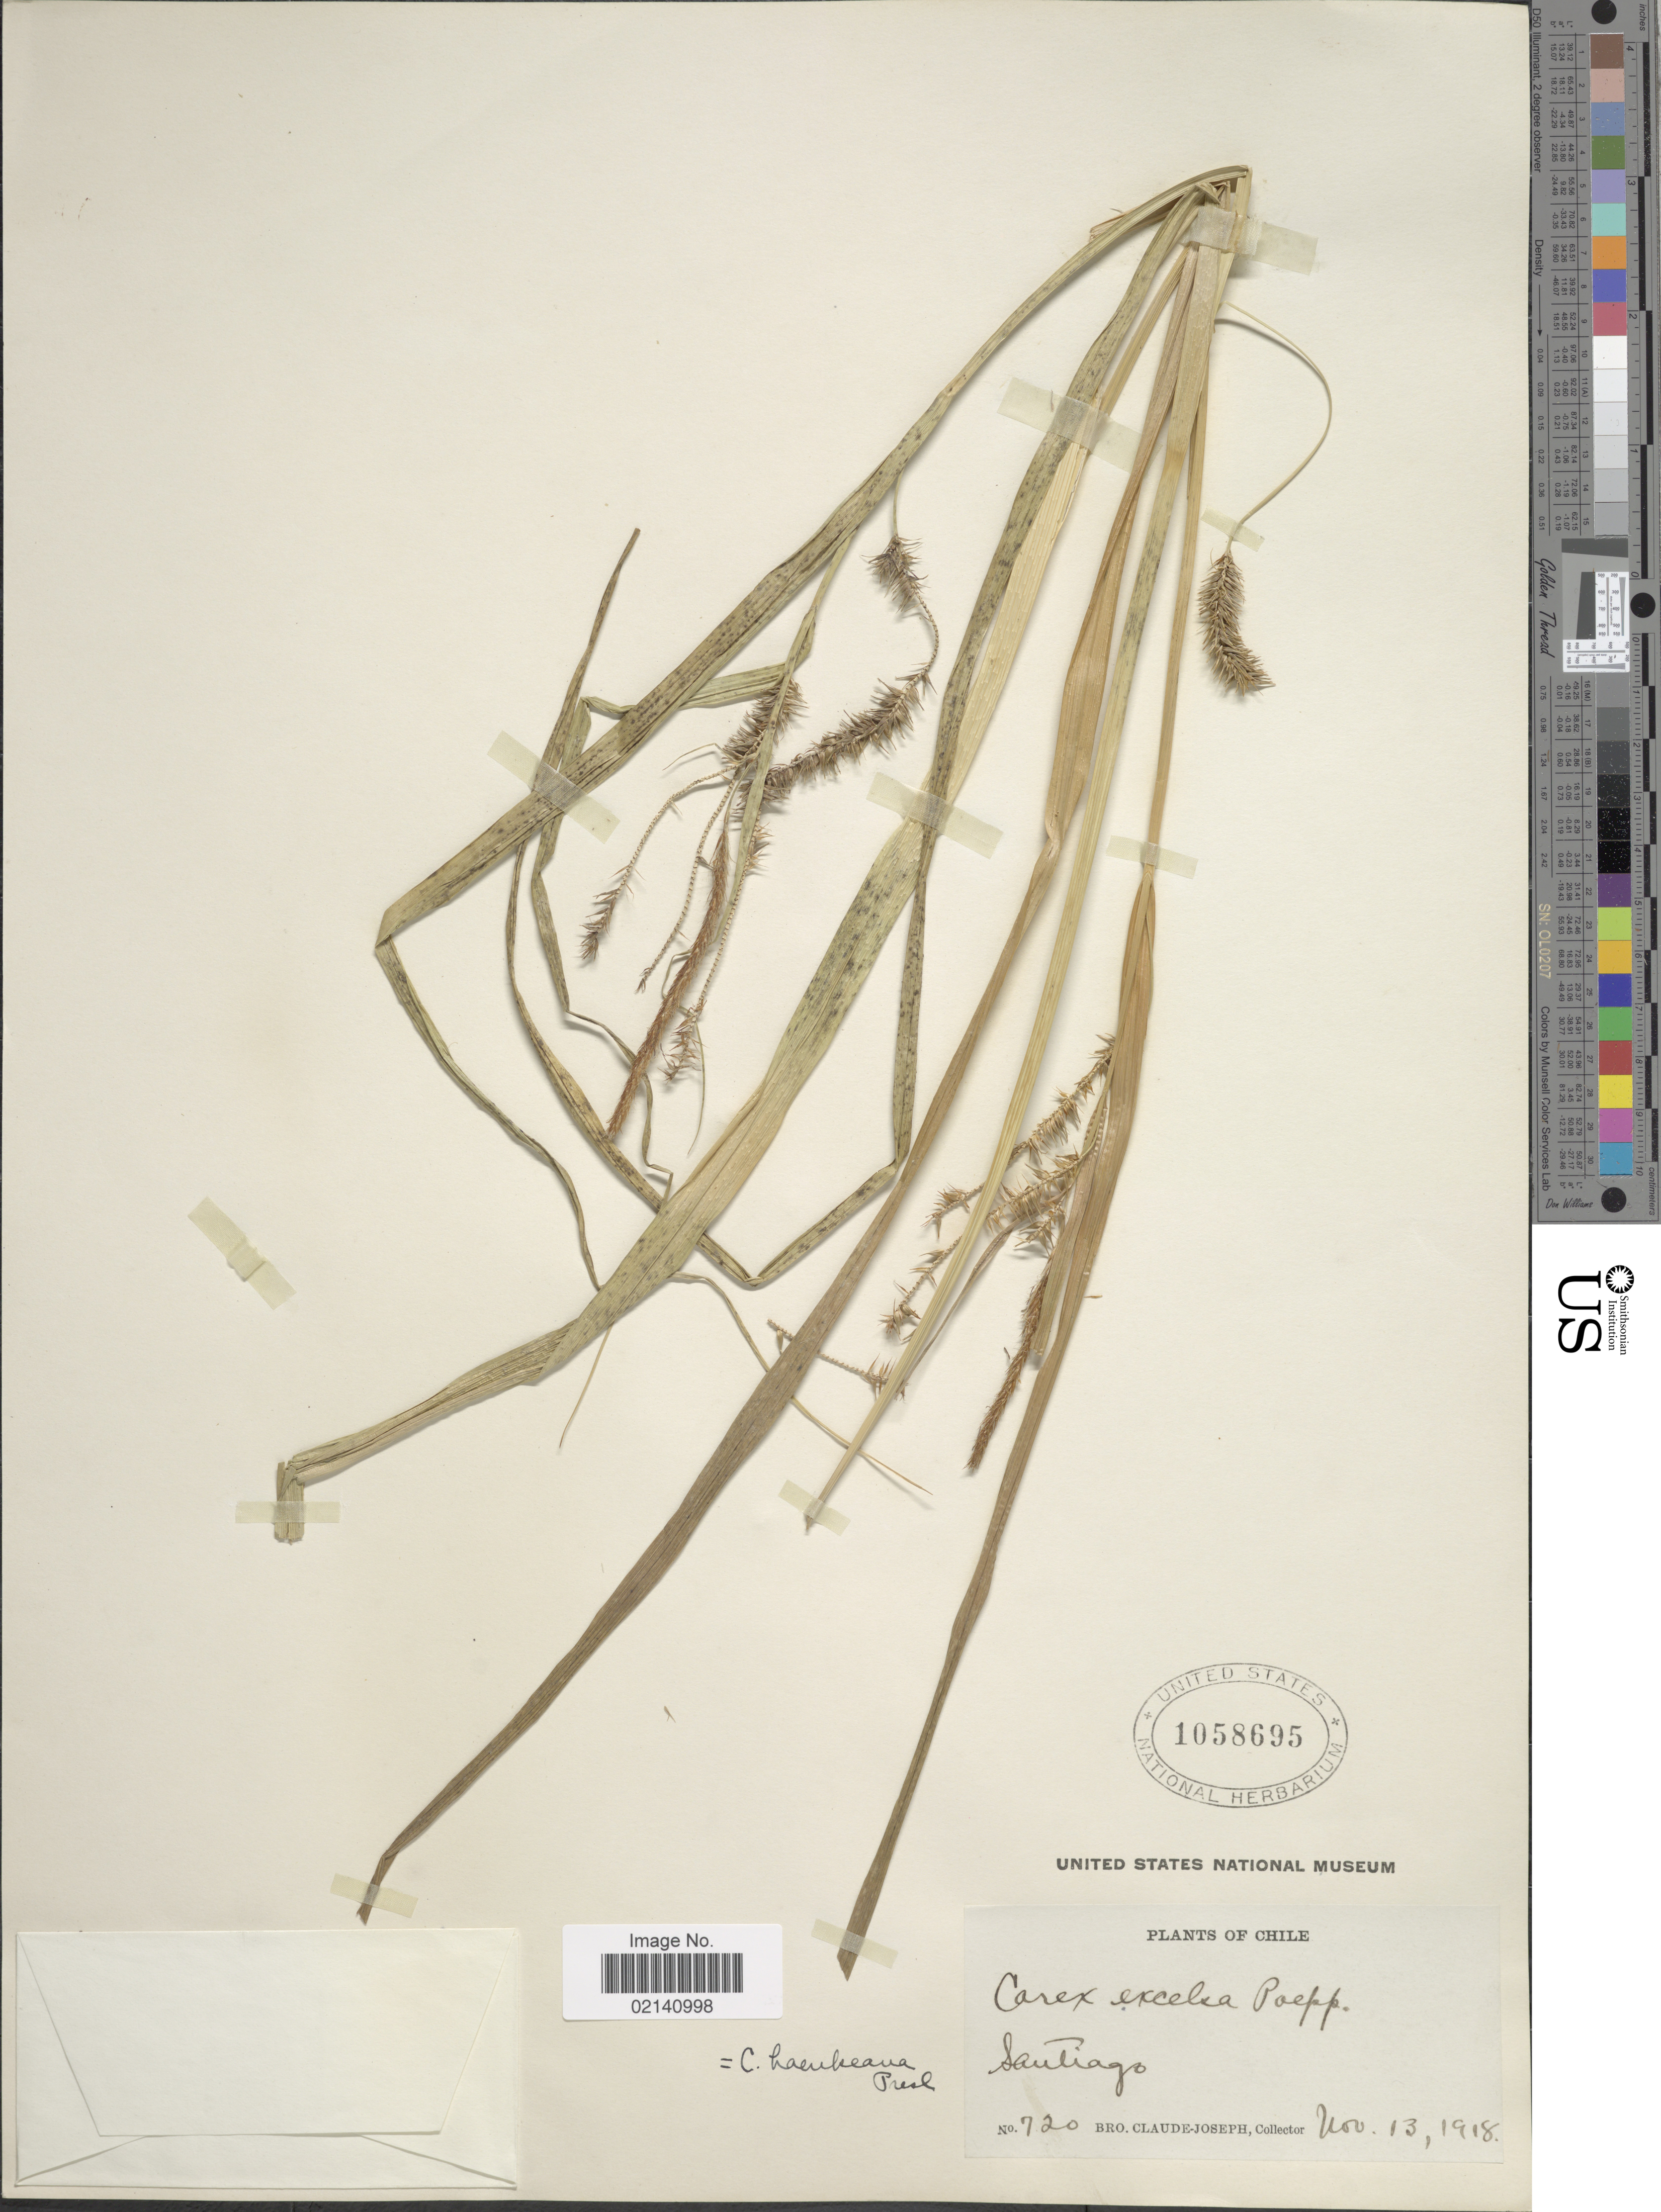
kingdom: Plantae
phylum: Tracheophyta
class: Liliopsida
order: Poales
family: Cyperaceae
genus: Carex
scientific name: Carex excelsa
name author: Poepp. ex Kunth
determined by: Jiménez-Mejías, P.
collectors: Bro. Claude-Joseph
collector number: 720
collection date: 1918-11-13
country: Chile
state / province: Región Metropolitana (RM)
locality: Santiago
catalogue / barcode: US 1058695